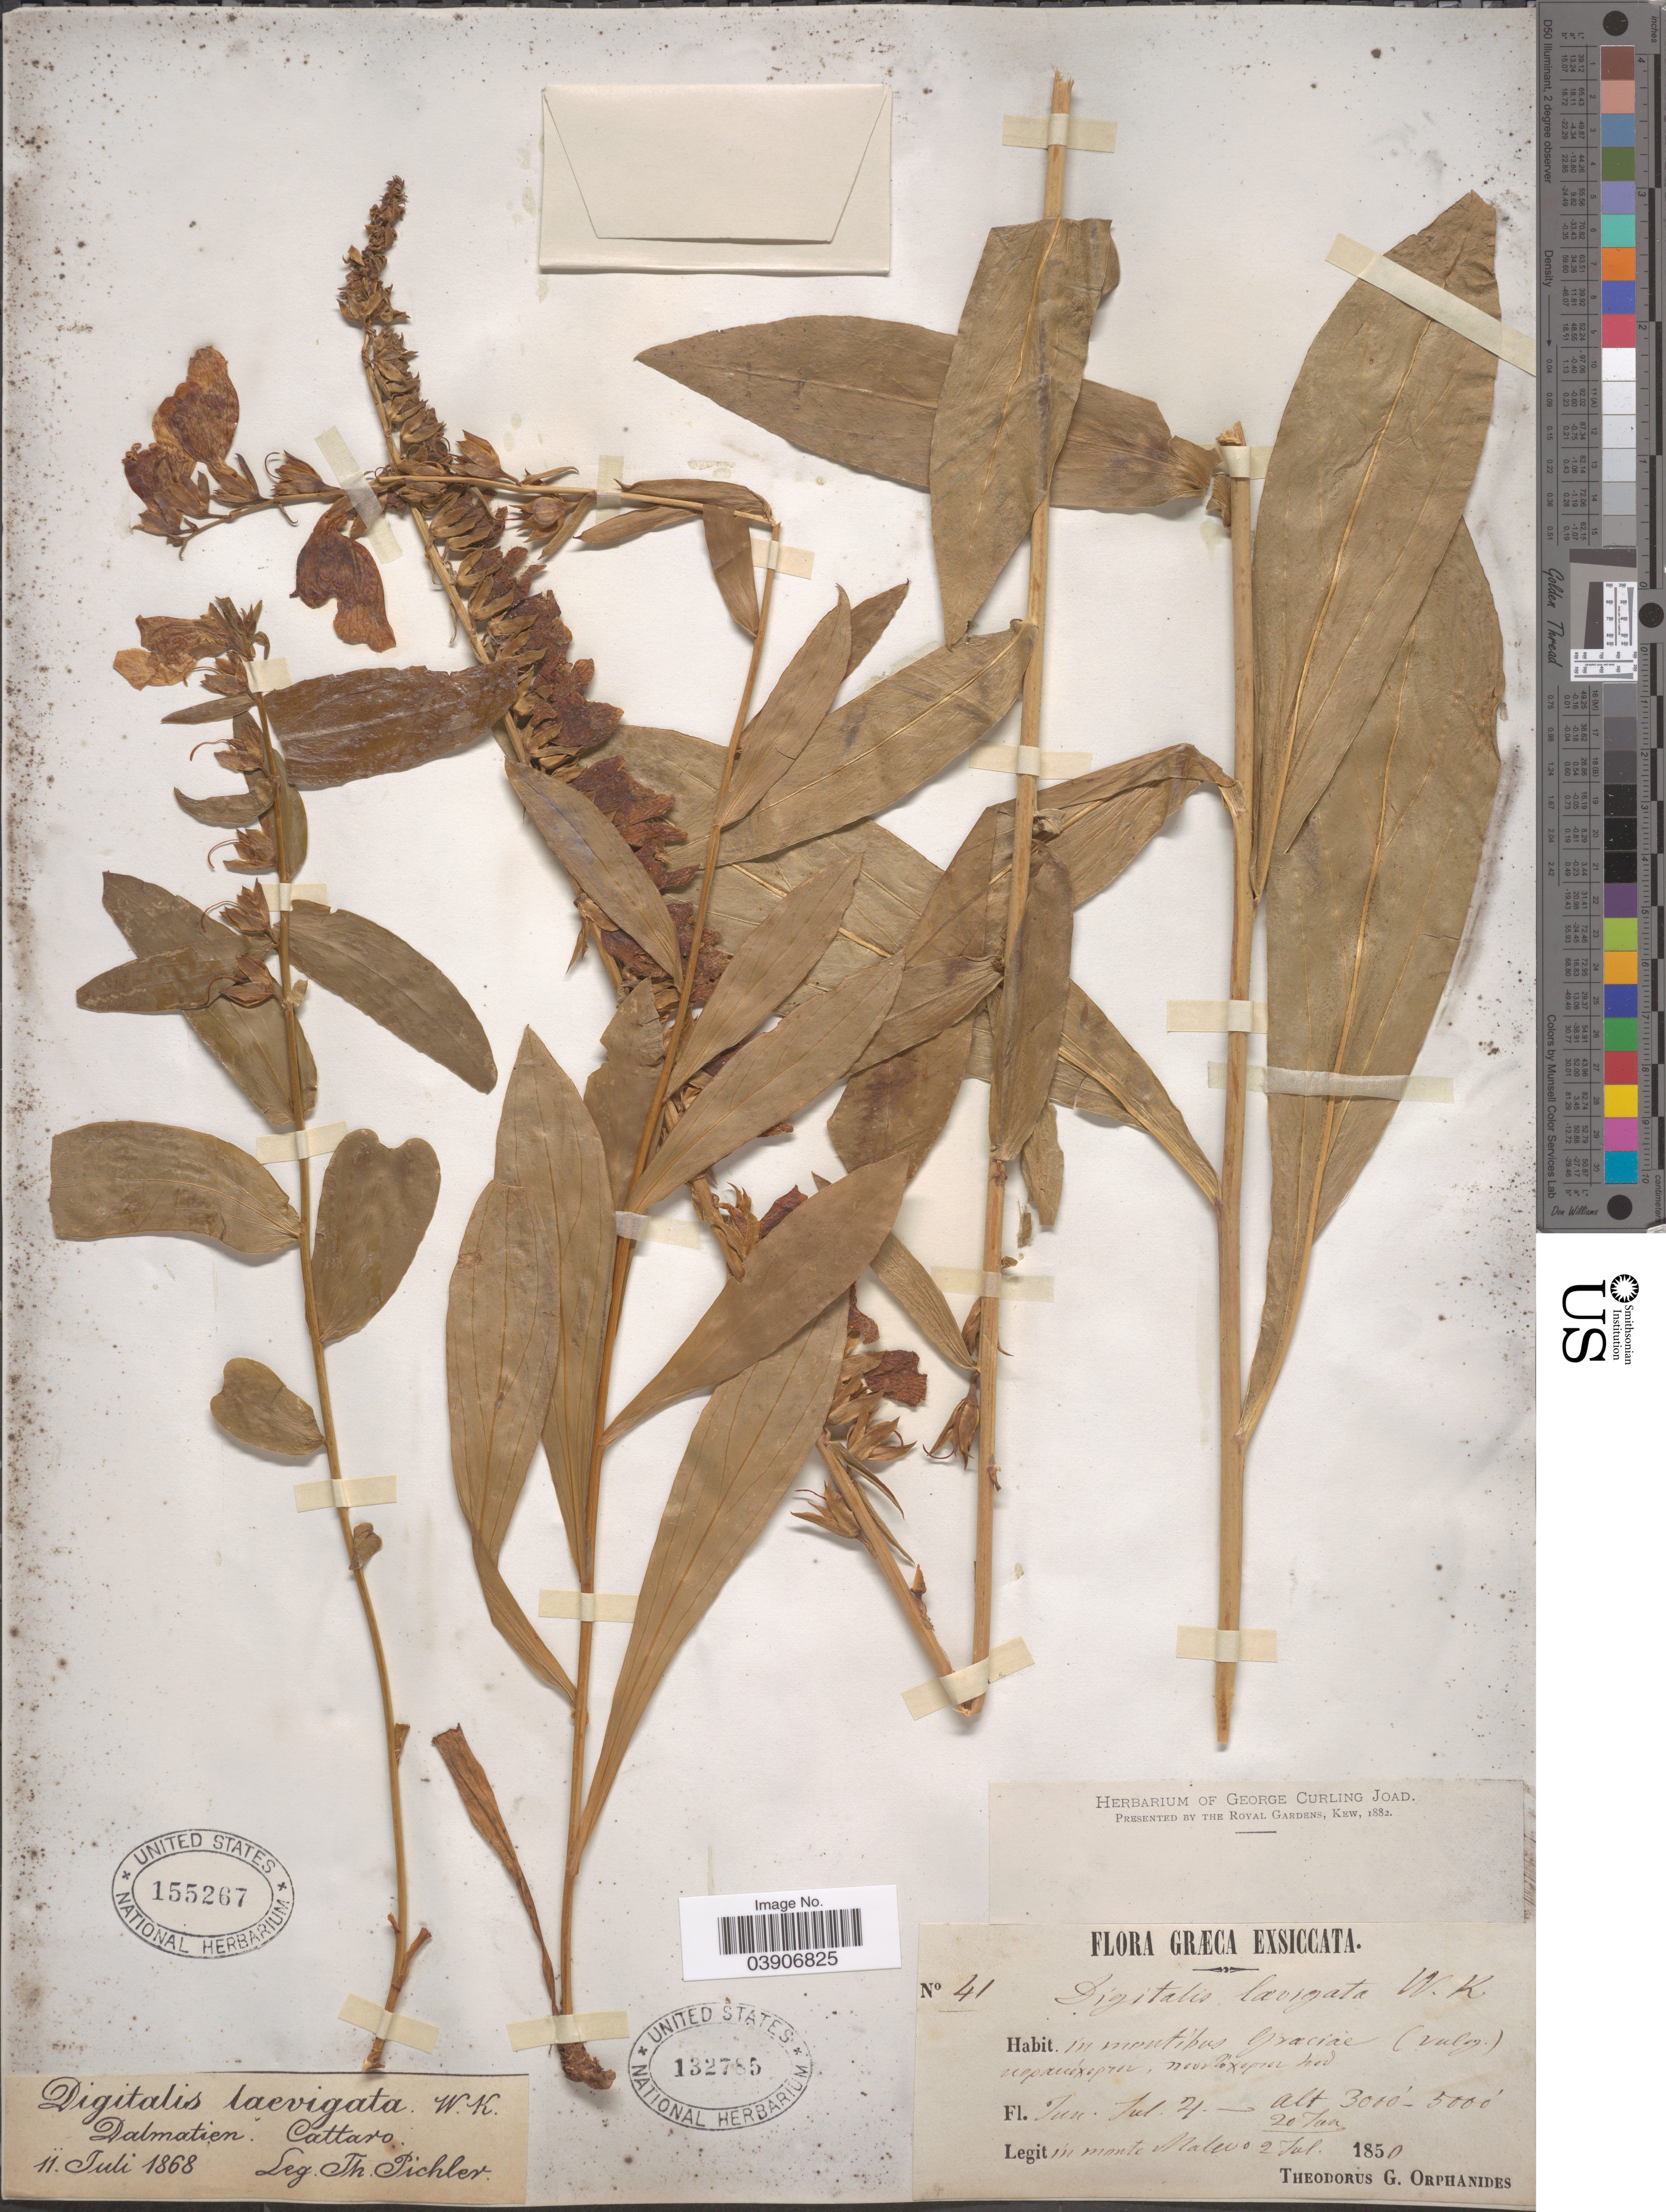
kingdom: Plantae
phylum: Tracheophyta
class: Magnoliopsida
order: Lamiales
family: Plantaginaceae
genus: Digitalis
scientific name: Digitalis laevigata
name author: Waldst. & Kit.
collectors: T. G. Orphanides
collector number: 41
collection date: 1850-06-20/1850-07-02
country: Greece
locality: Græca. In montibus Graciae. In monte Malevo.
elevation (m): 914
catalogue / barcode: US 132785-2